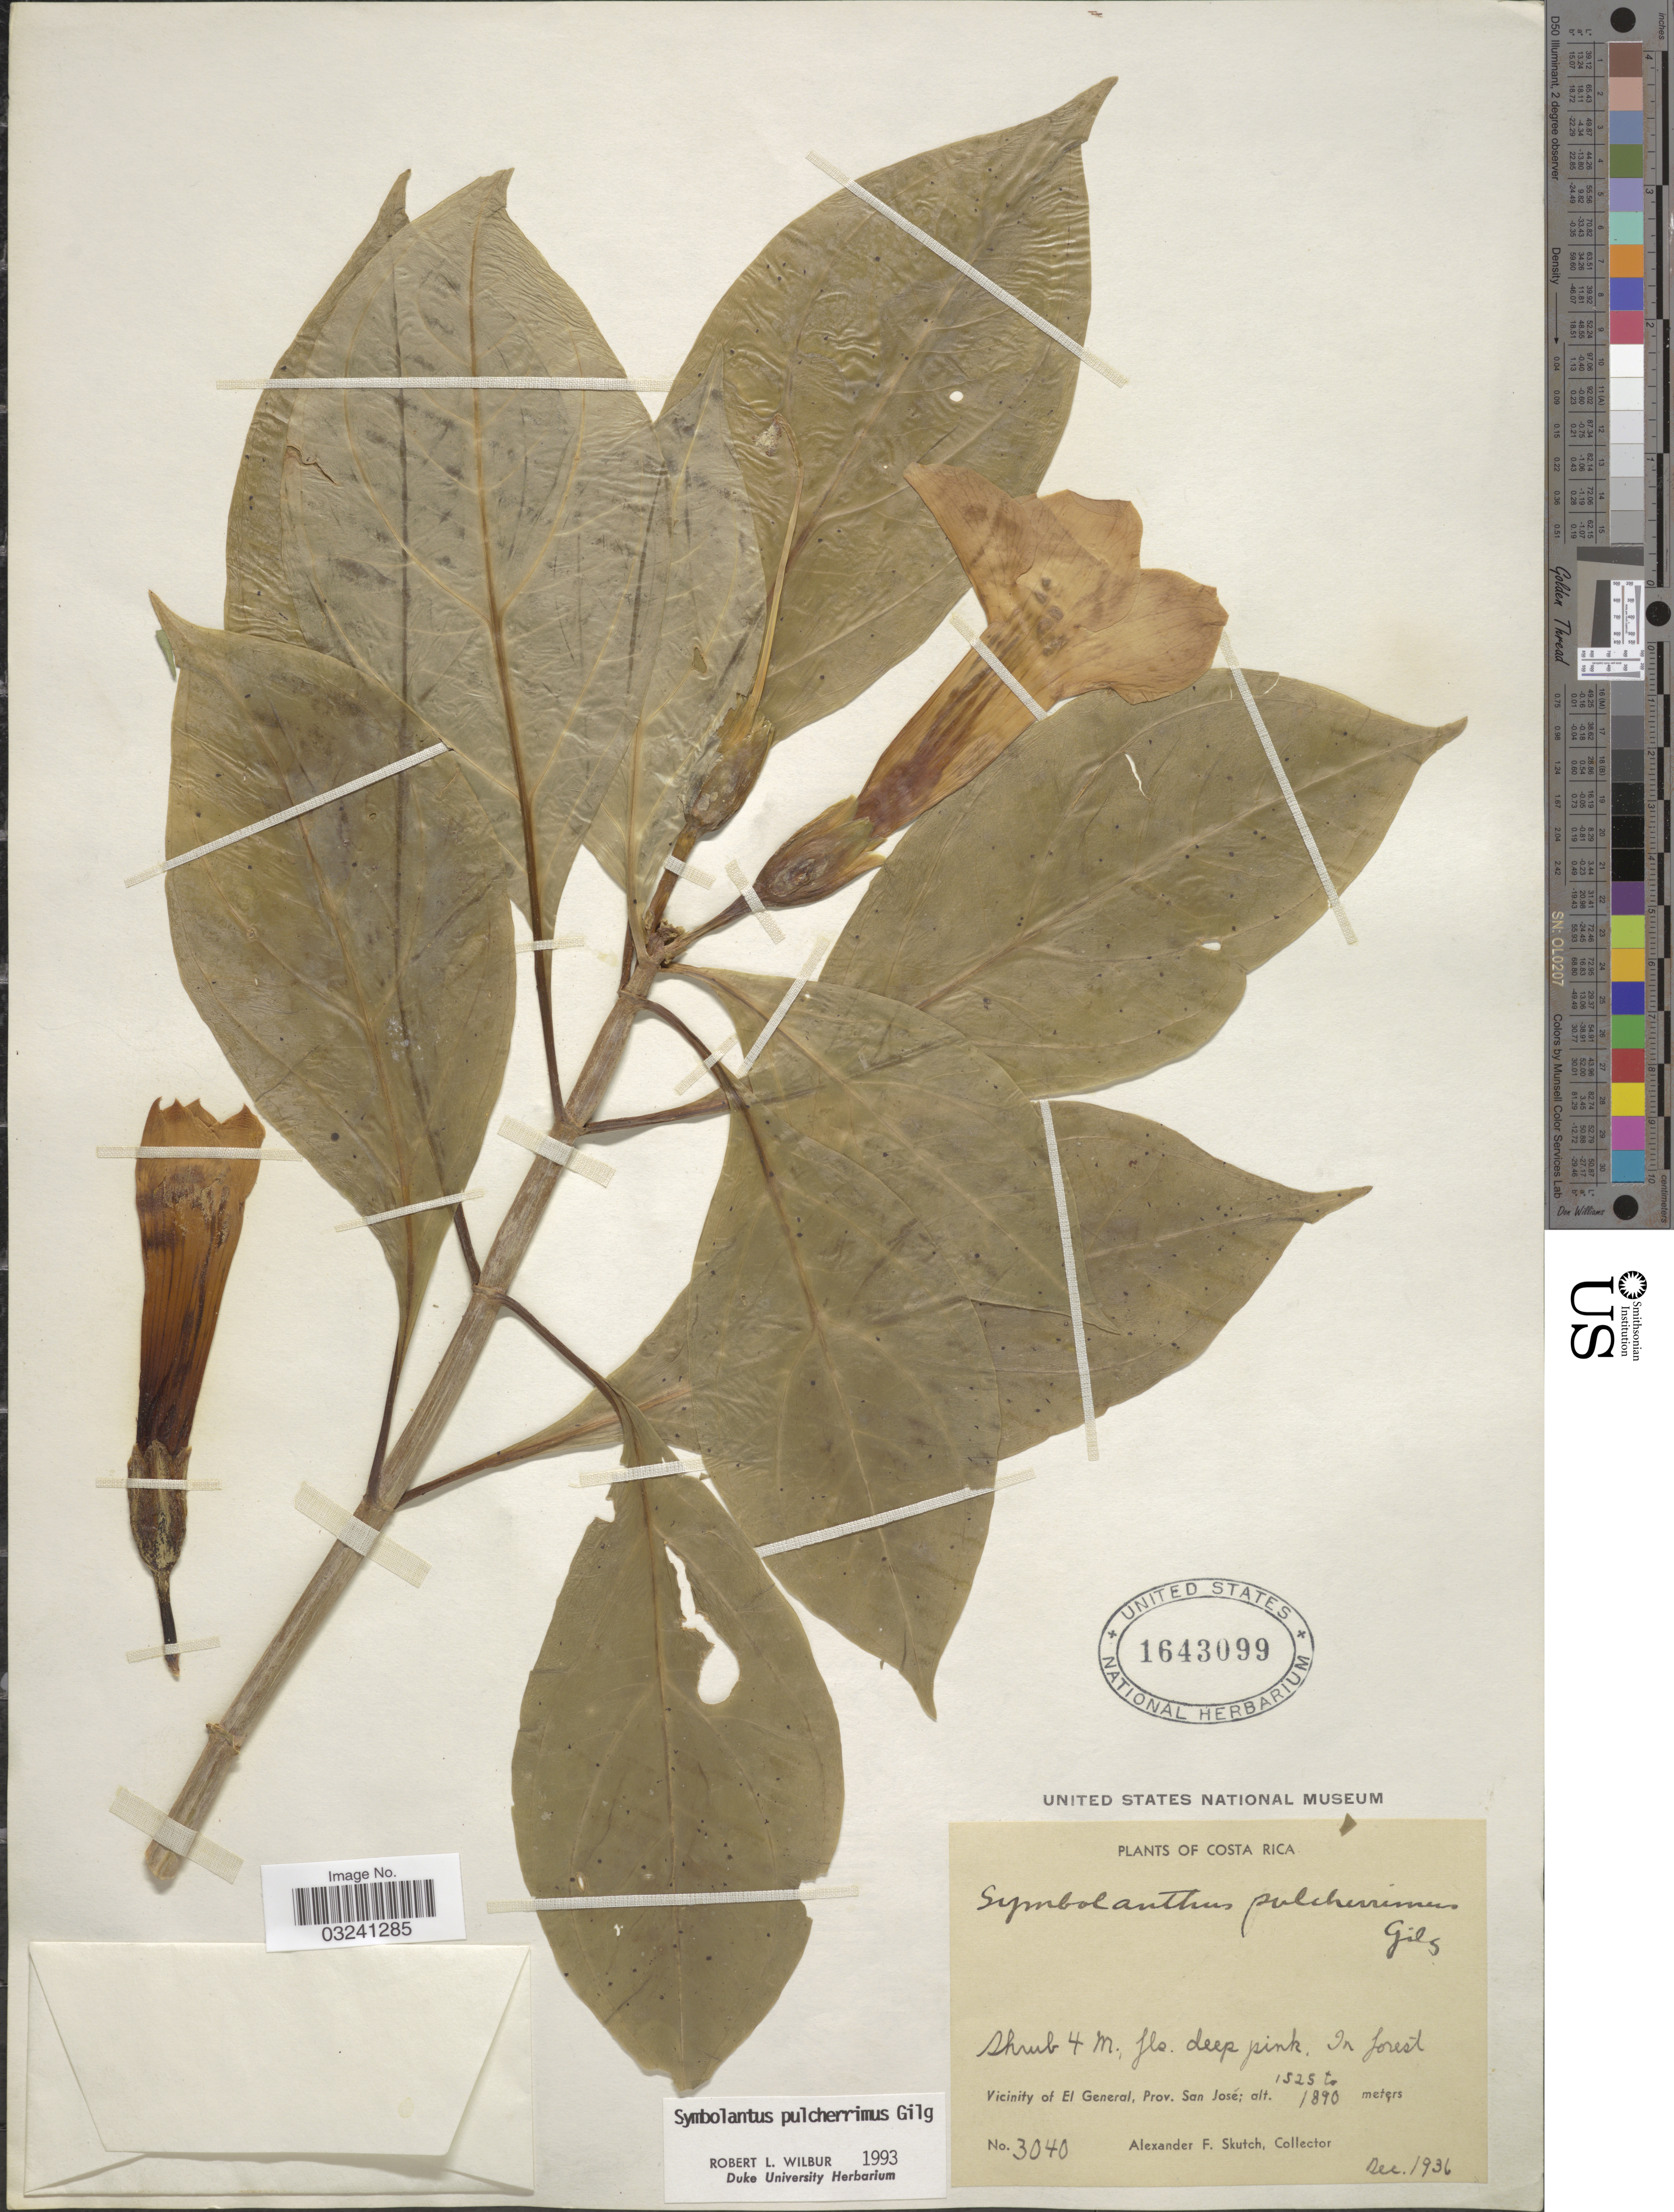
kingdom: Plantae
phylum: Tracheophyta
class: Magnoliopsida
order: Gentianales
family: Gentianaceae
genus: Symbolanthus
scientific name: Symbolanthus pulcherrimus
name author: Gilg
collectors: A. F. Skutch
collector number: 3040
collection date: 1936-12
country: Costa Rica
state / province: San José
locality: Vicinity of El General.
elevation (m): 1525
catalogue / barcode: US 1643099